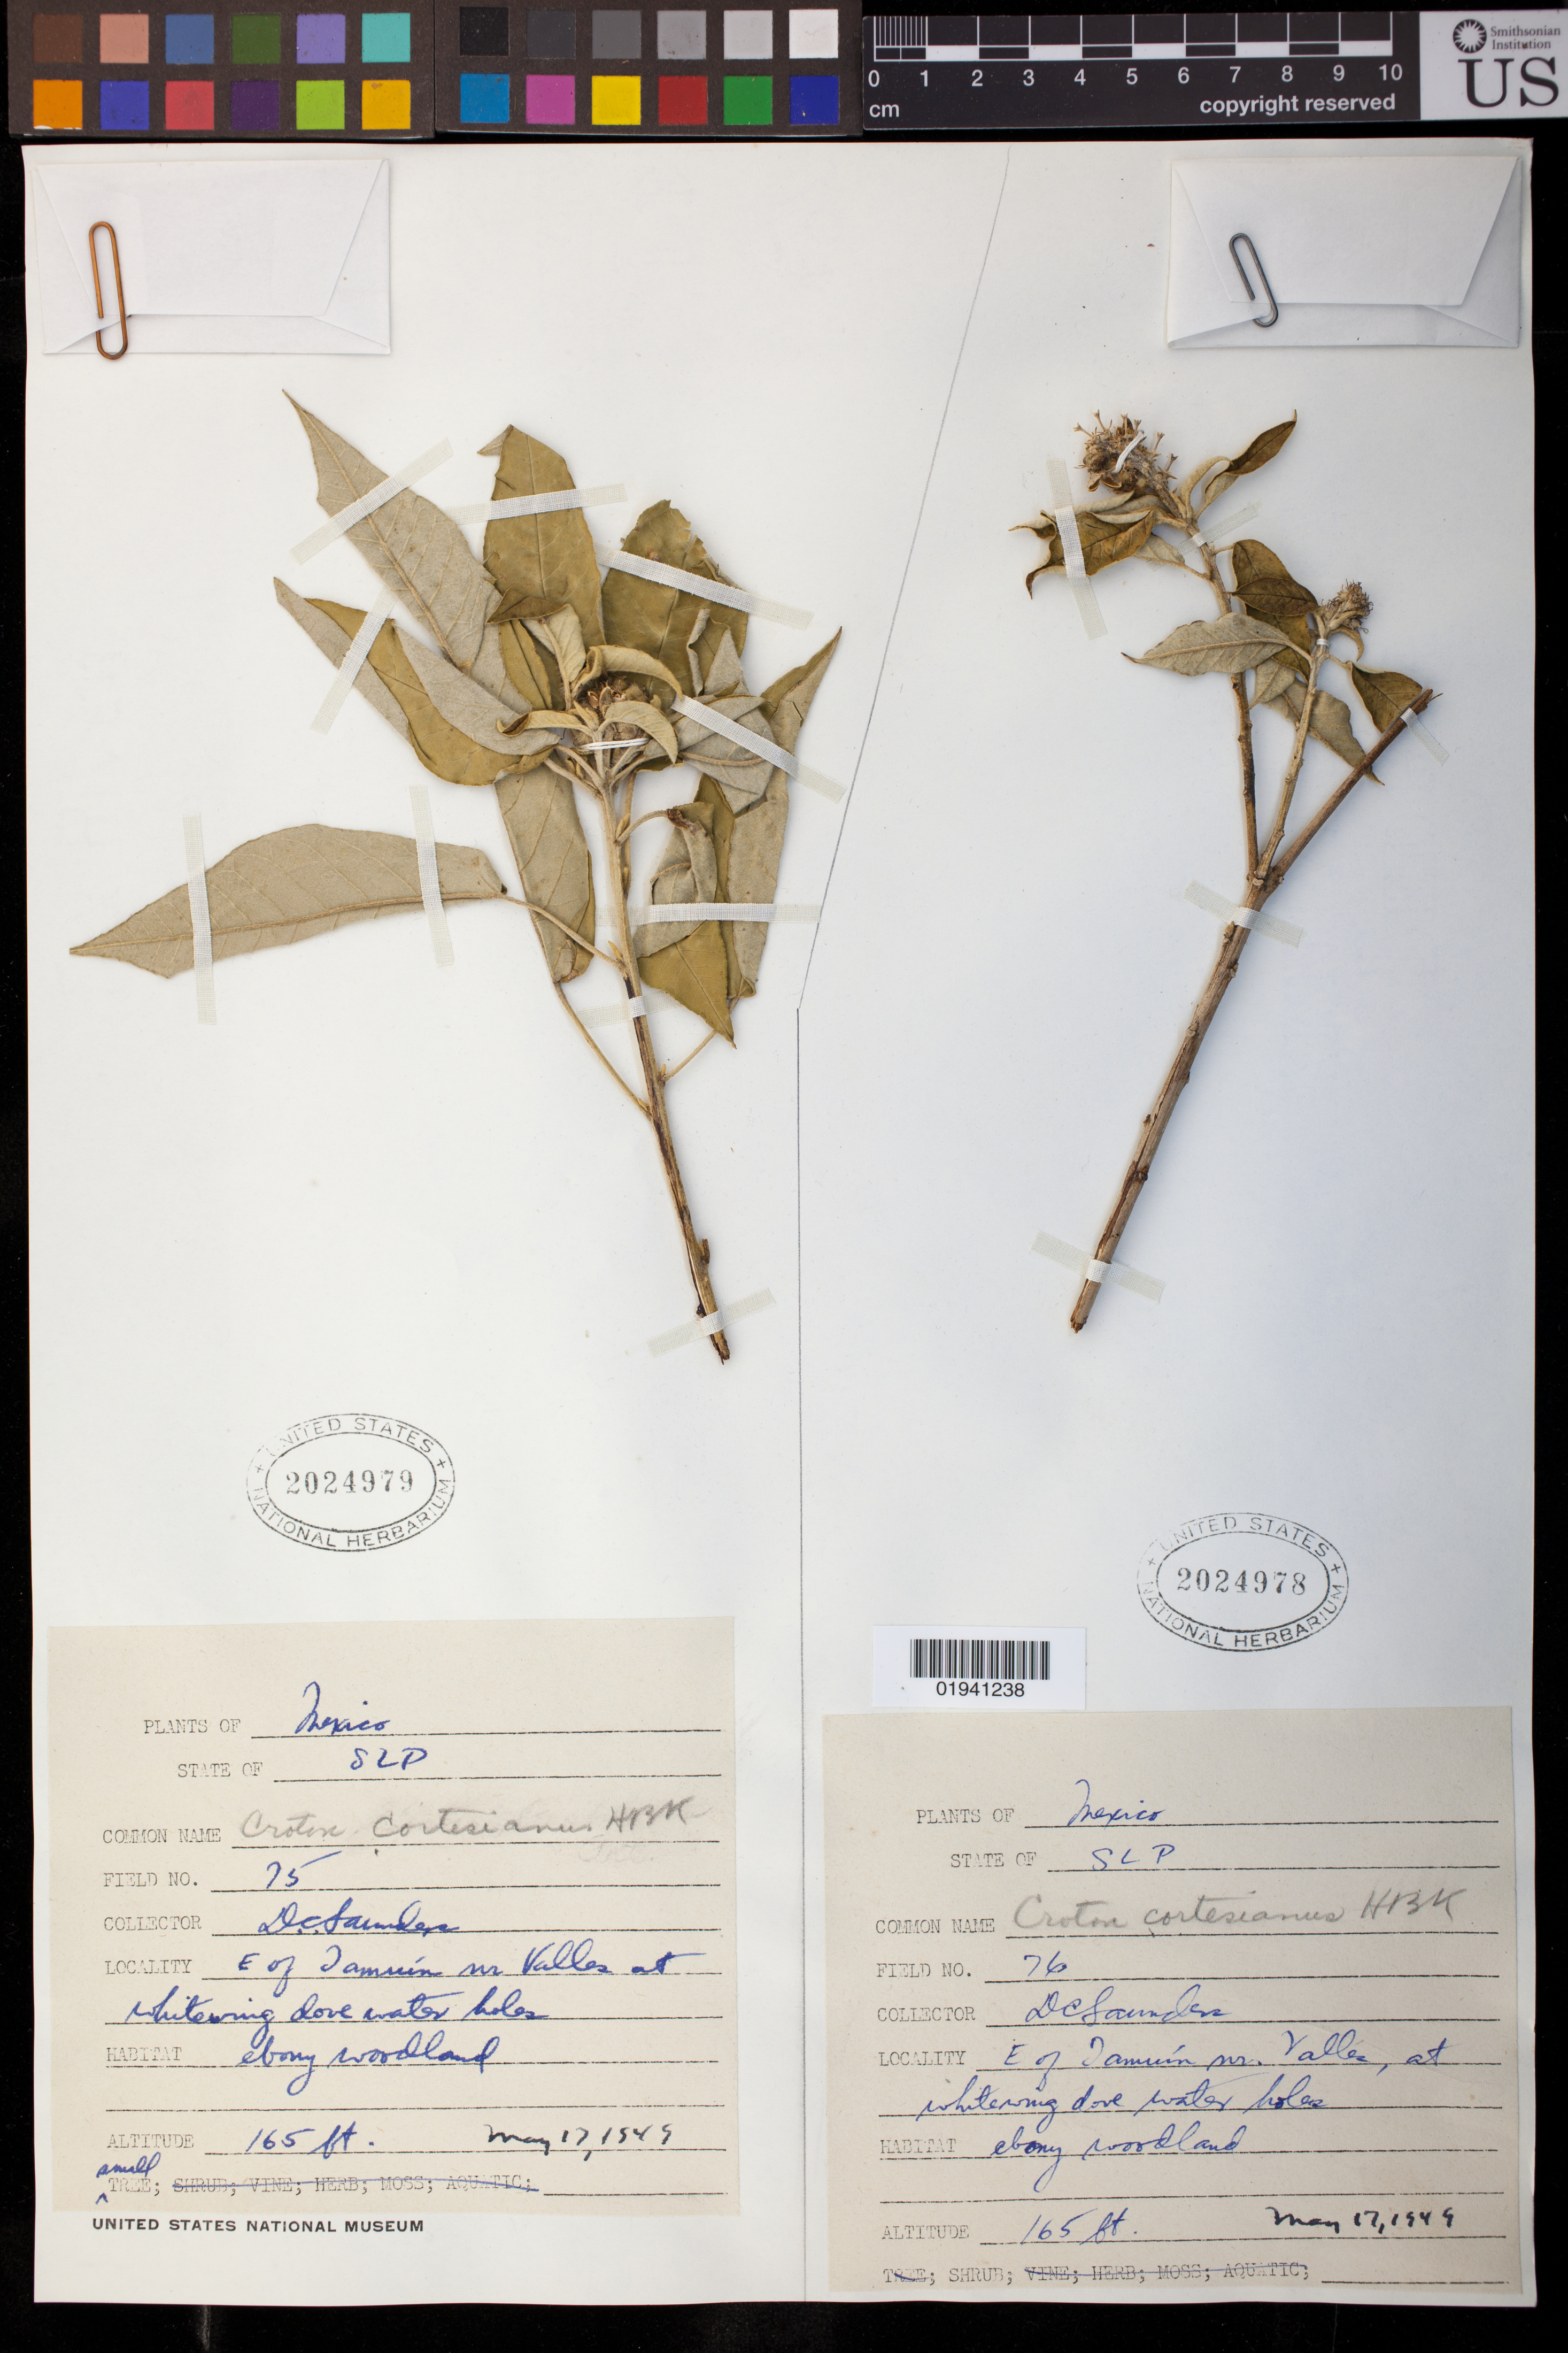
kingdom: Plantae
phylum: Tracheophyta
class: Magnoliopsida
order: Malpighiales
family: Euphorbiaceae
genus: Croton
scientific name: Croton cortesianus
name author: Kunth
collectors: D. Saunder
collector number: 76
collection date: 1949-05-17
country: Mexico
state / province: San Luis Potosi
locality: E of Tamuin near Valles, at Whitewing dove water holes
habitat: ebony woodland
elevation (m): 50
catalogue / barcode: US 2024978